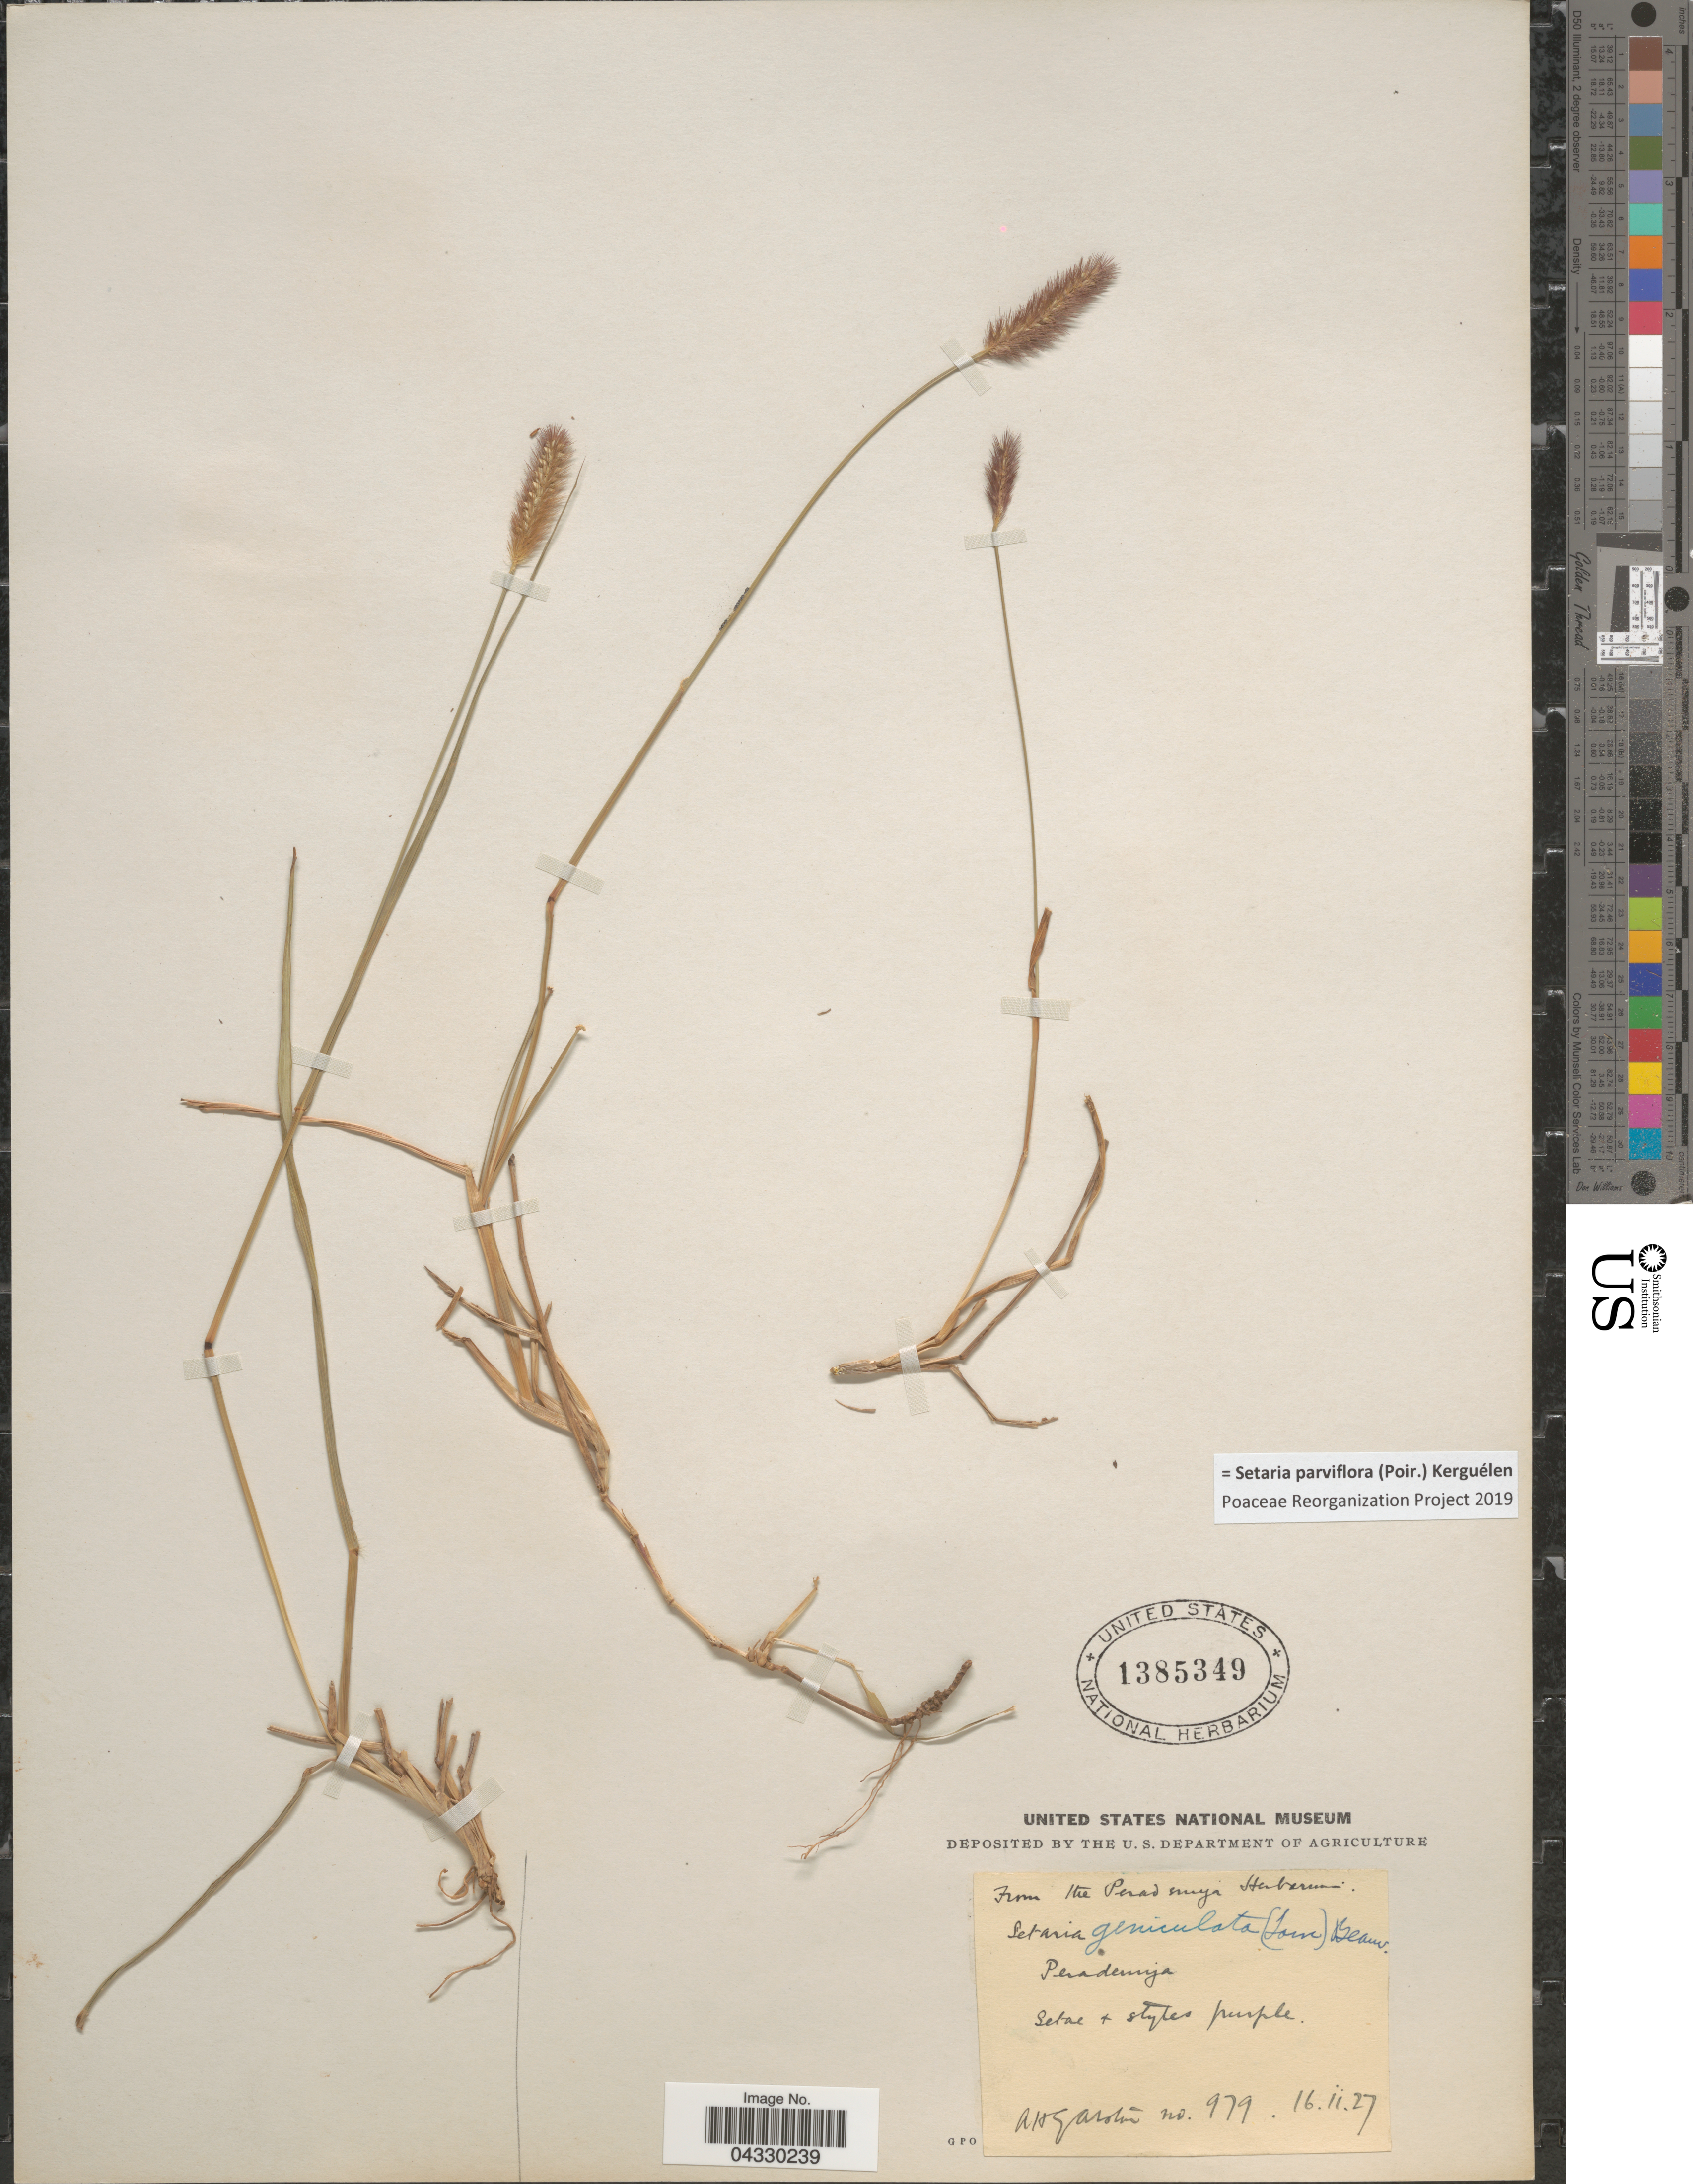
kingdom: Plantae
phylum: Tracheophyta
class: Liliopsida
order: Poales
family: Poaceae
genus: Setaria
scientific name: Setaria parviflora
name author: (Poir.) Kerguélen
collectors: A. H. Alston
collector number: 979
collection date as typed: Transcribed d/m/y: 16/11/27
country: Sri Lanka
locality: Peradeniya.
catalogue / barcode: US 1385349